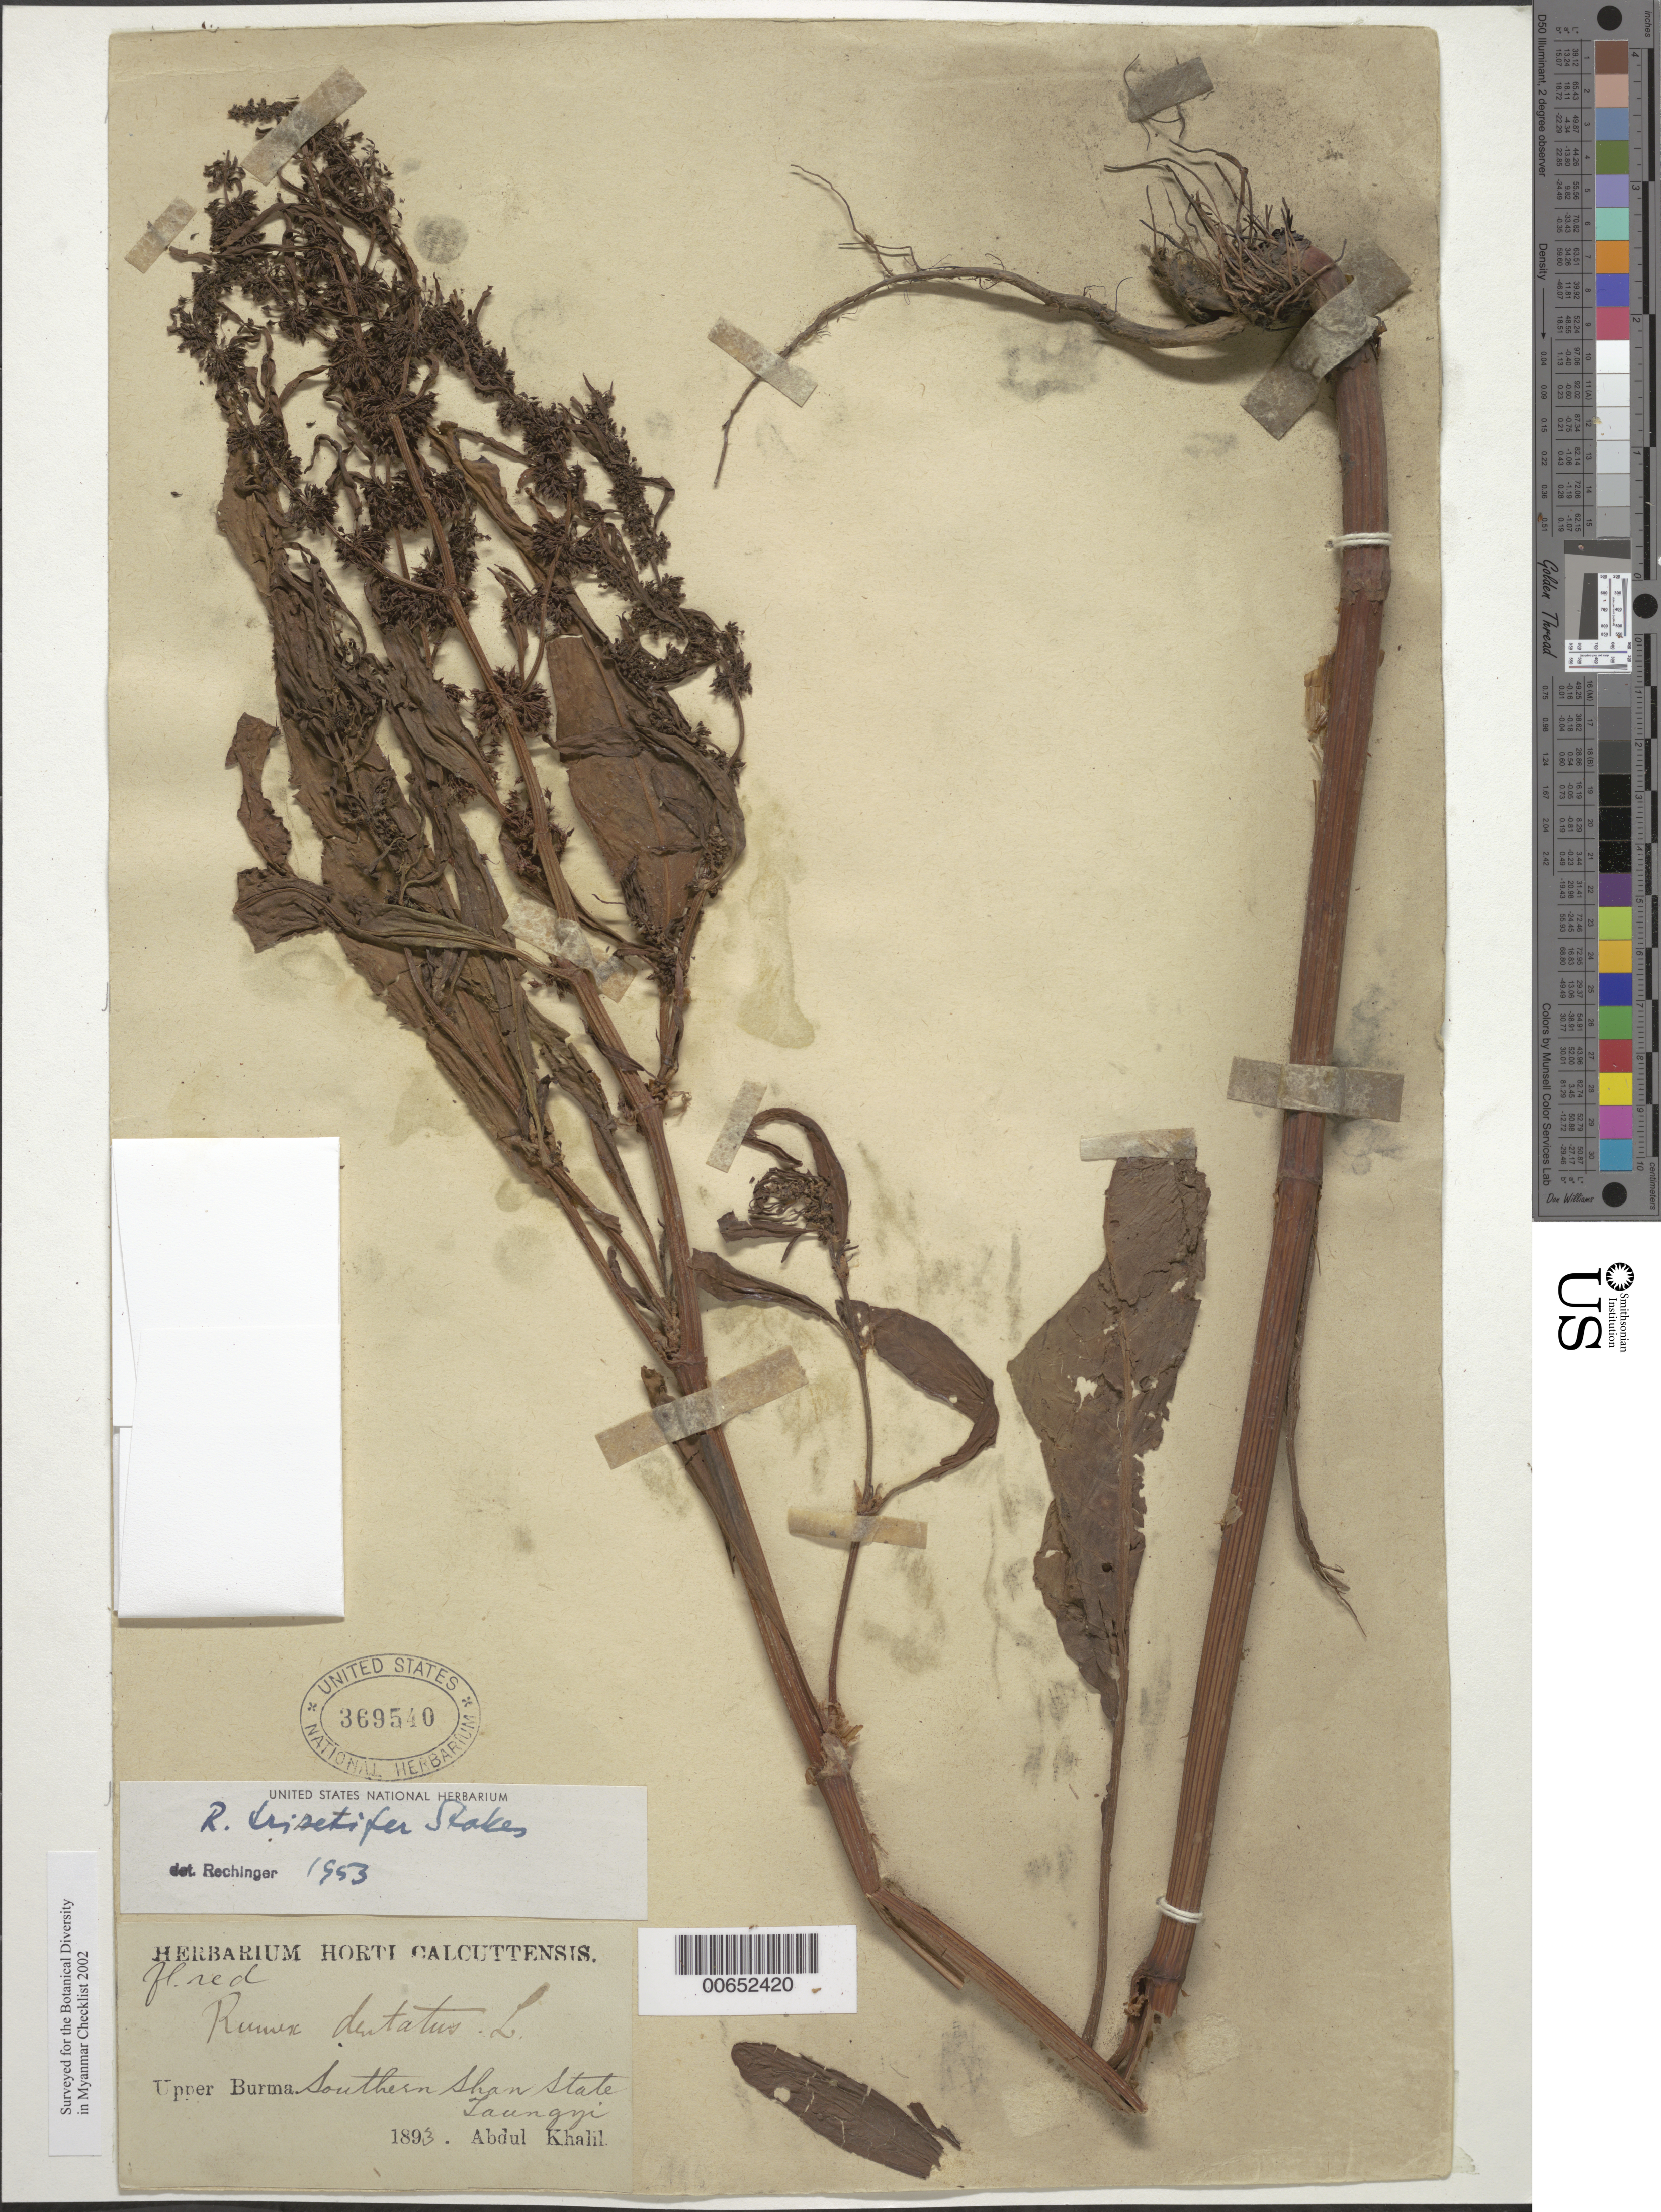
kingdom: Plantae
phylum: Tracheophyta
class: Magnoliopsida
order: Caryophyllales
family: Polygonaceae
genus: Rumex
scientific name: Rumex trisetifer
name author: Stokes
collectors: A. Khalil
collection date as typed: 1893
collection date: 1893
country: Myanmar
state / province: Shan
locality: Upper Burma, Taungyi.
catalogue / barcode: US 369540